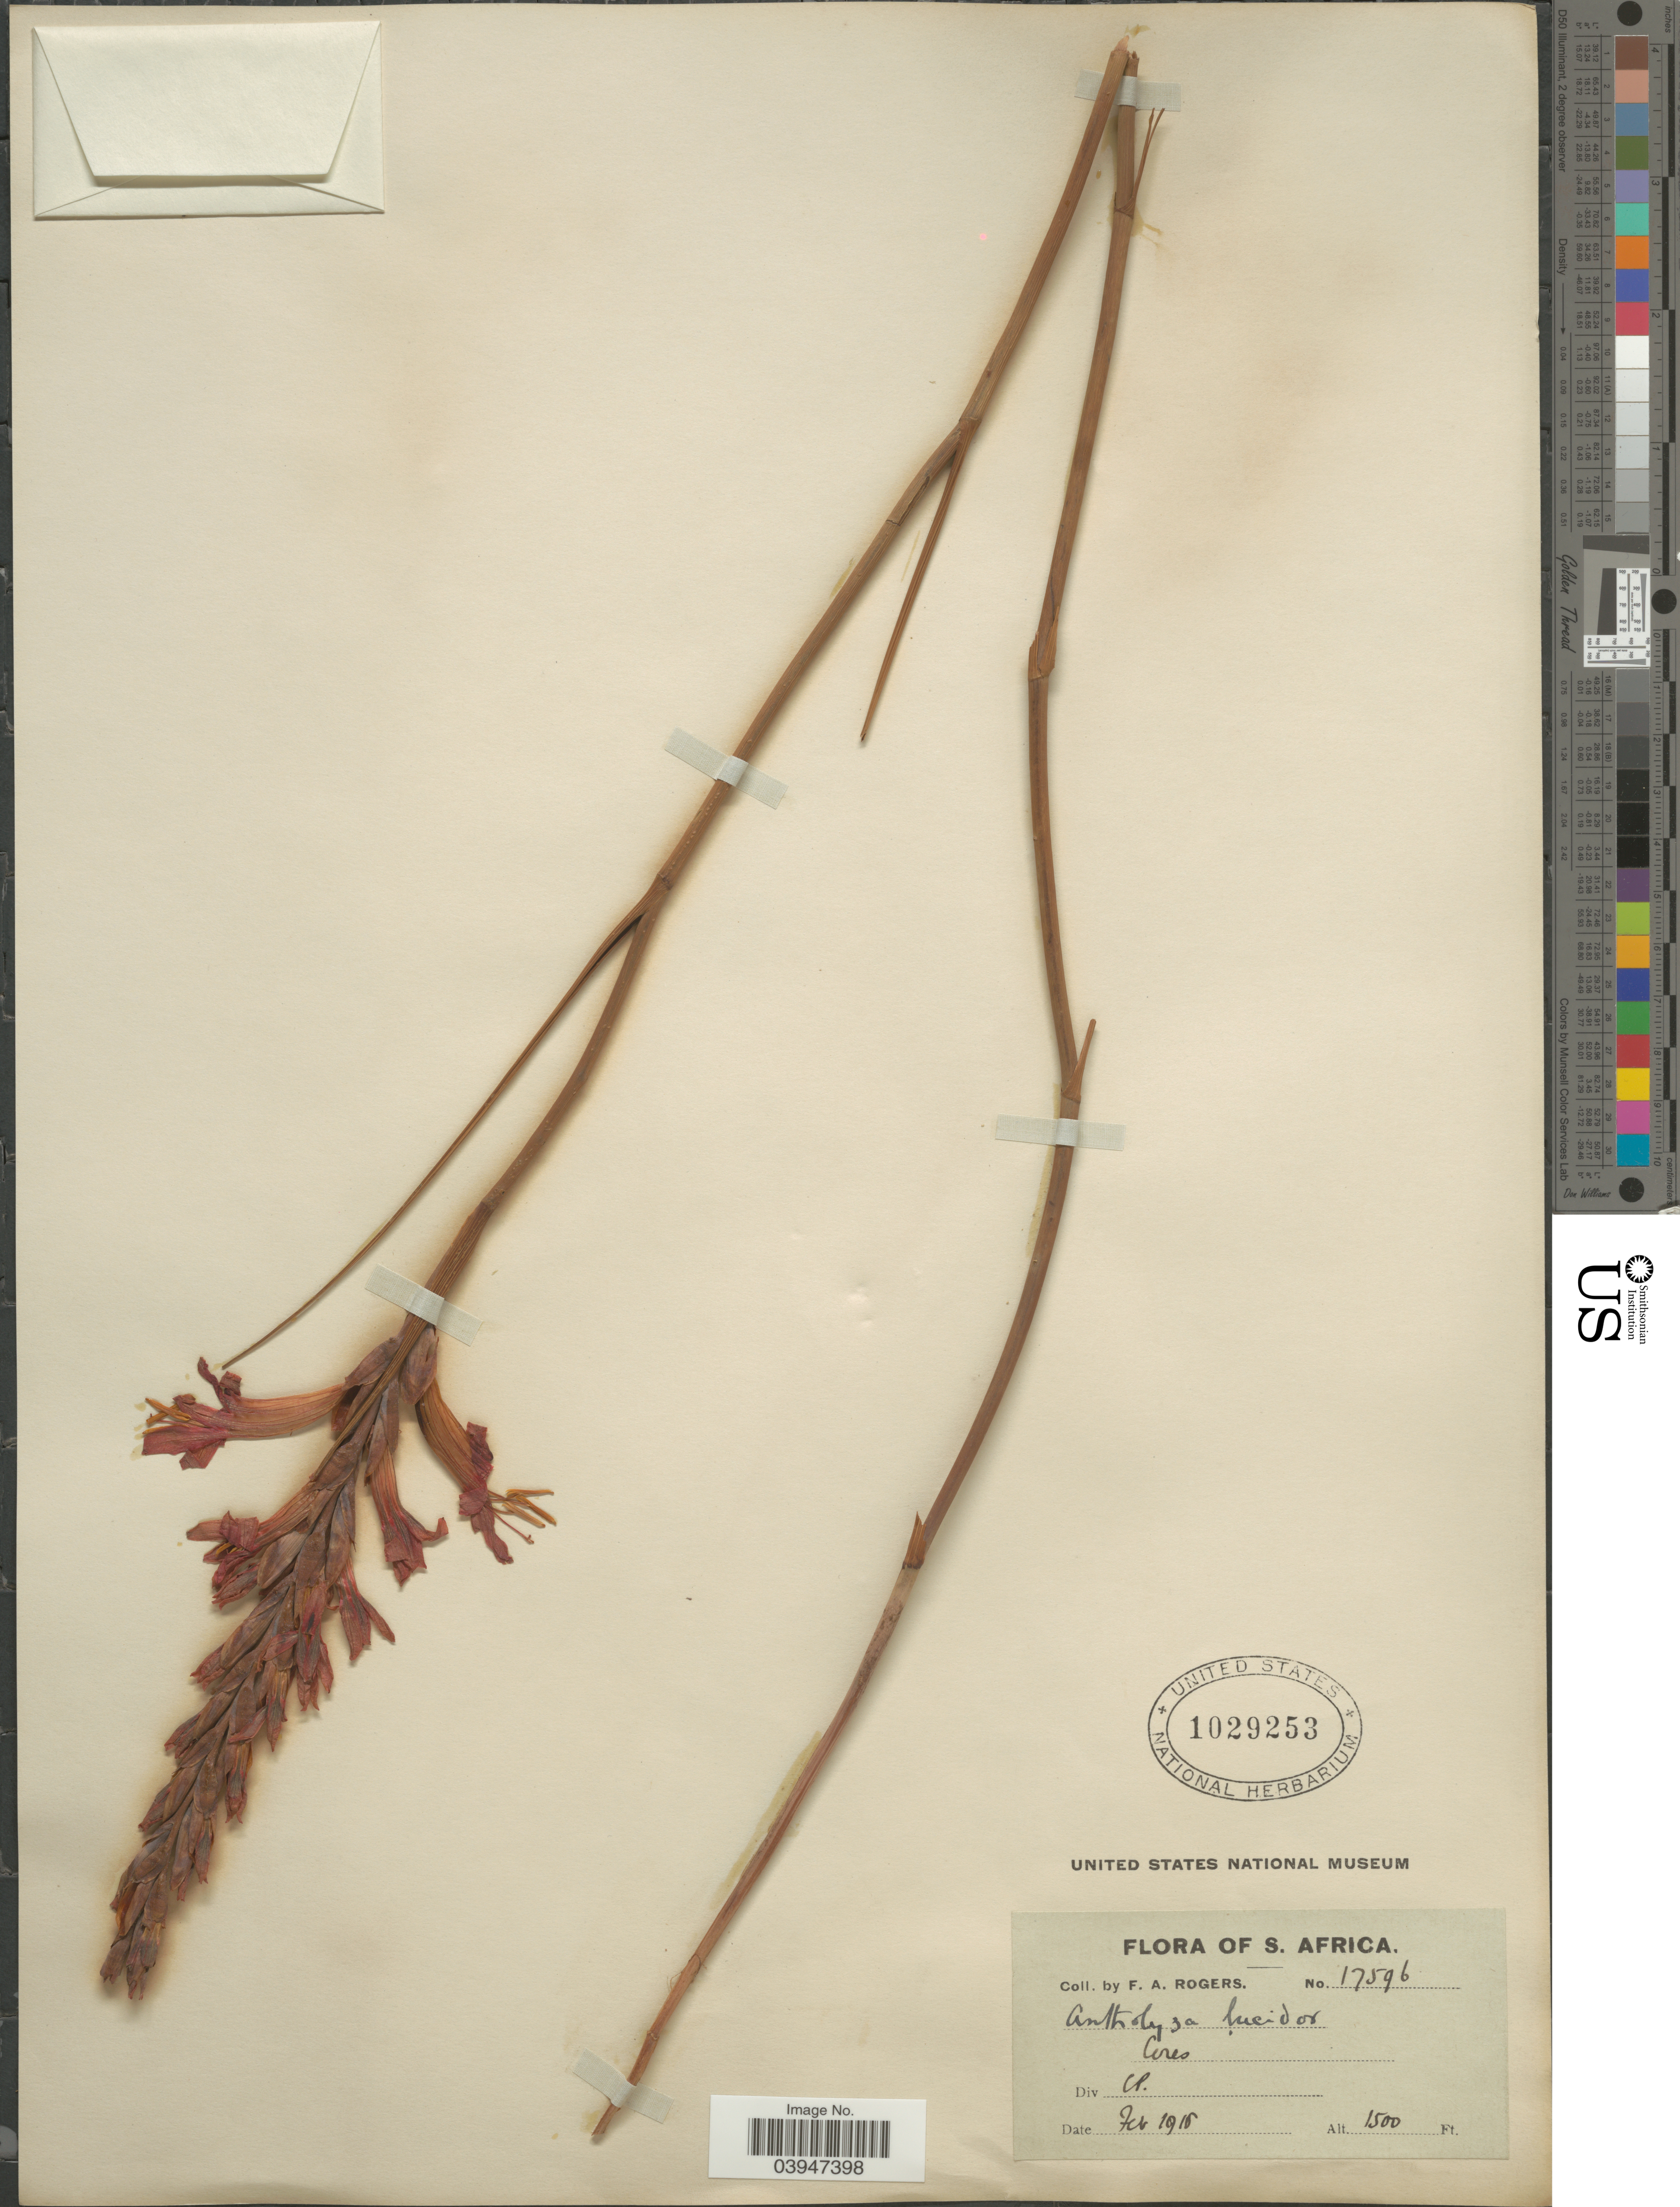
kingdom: Plantae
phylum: Tracheophyta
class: Liliopsida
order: Asparagales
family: Iridaceae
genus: Tritoniopsis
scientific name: Tritoniopsis burchellii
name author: (N.E. Br.) Goldblatt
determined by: Strong, Mark T., (BOT), Smithsonian Institution - National Museum of Natural History (UNITED STATES)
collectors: F. A. Rogers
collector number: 17596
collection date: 1915-02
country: South Africa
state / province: Western Cape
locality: S. Africa. Div. CP. Ceres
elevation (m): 457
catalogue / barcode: US 1029253